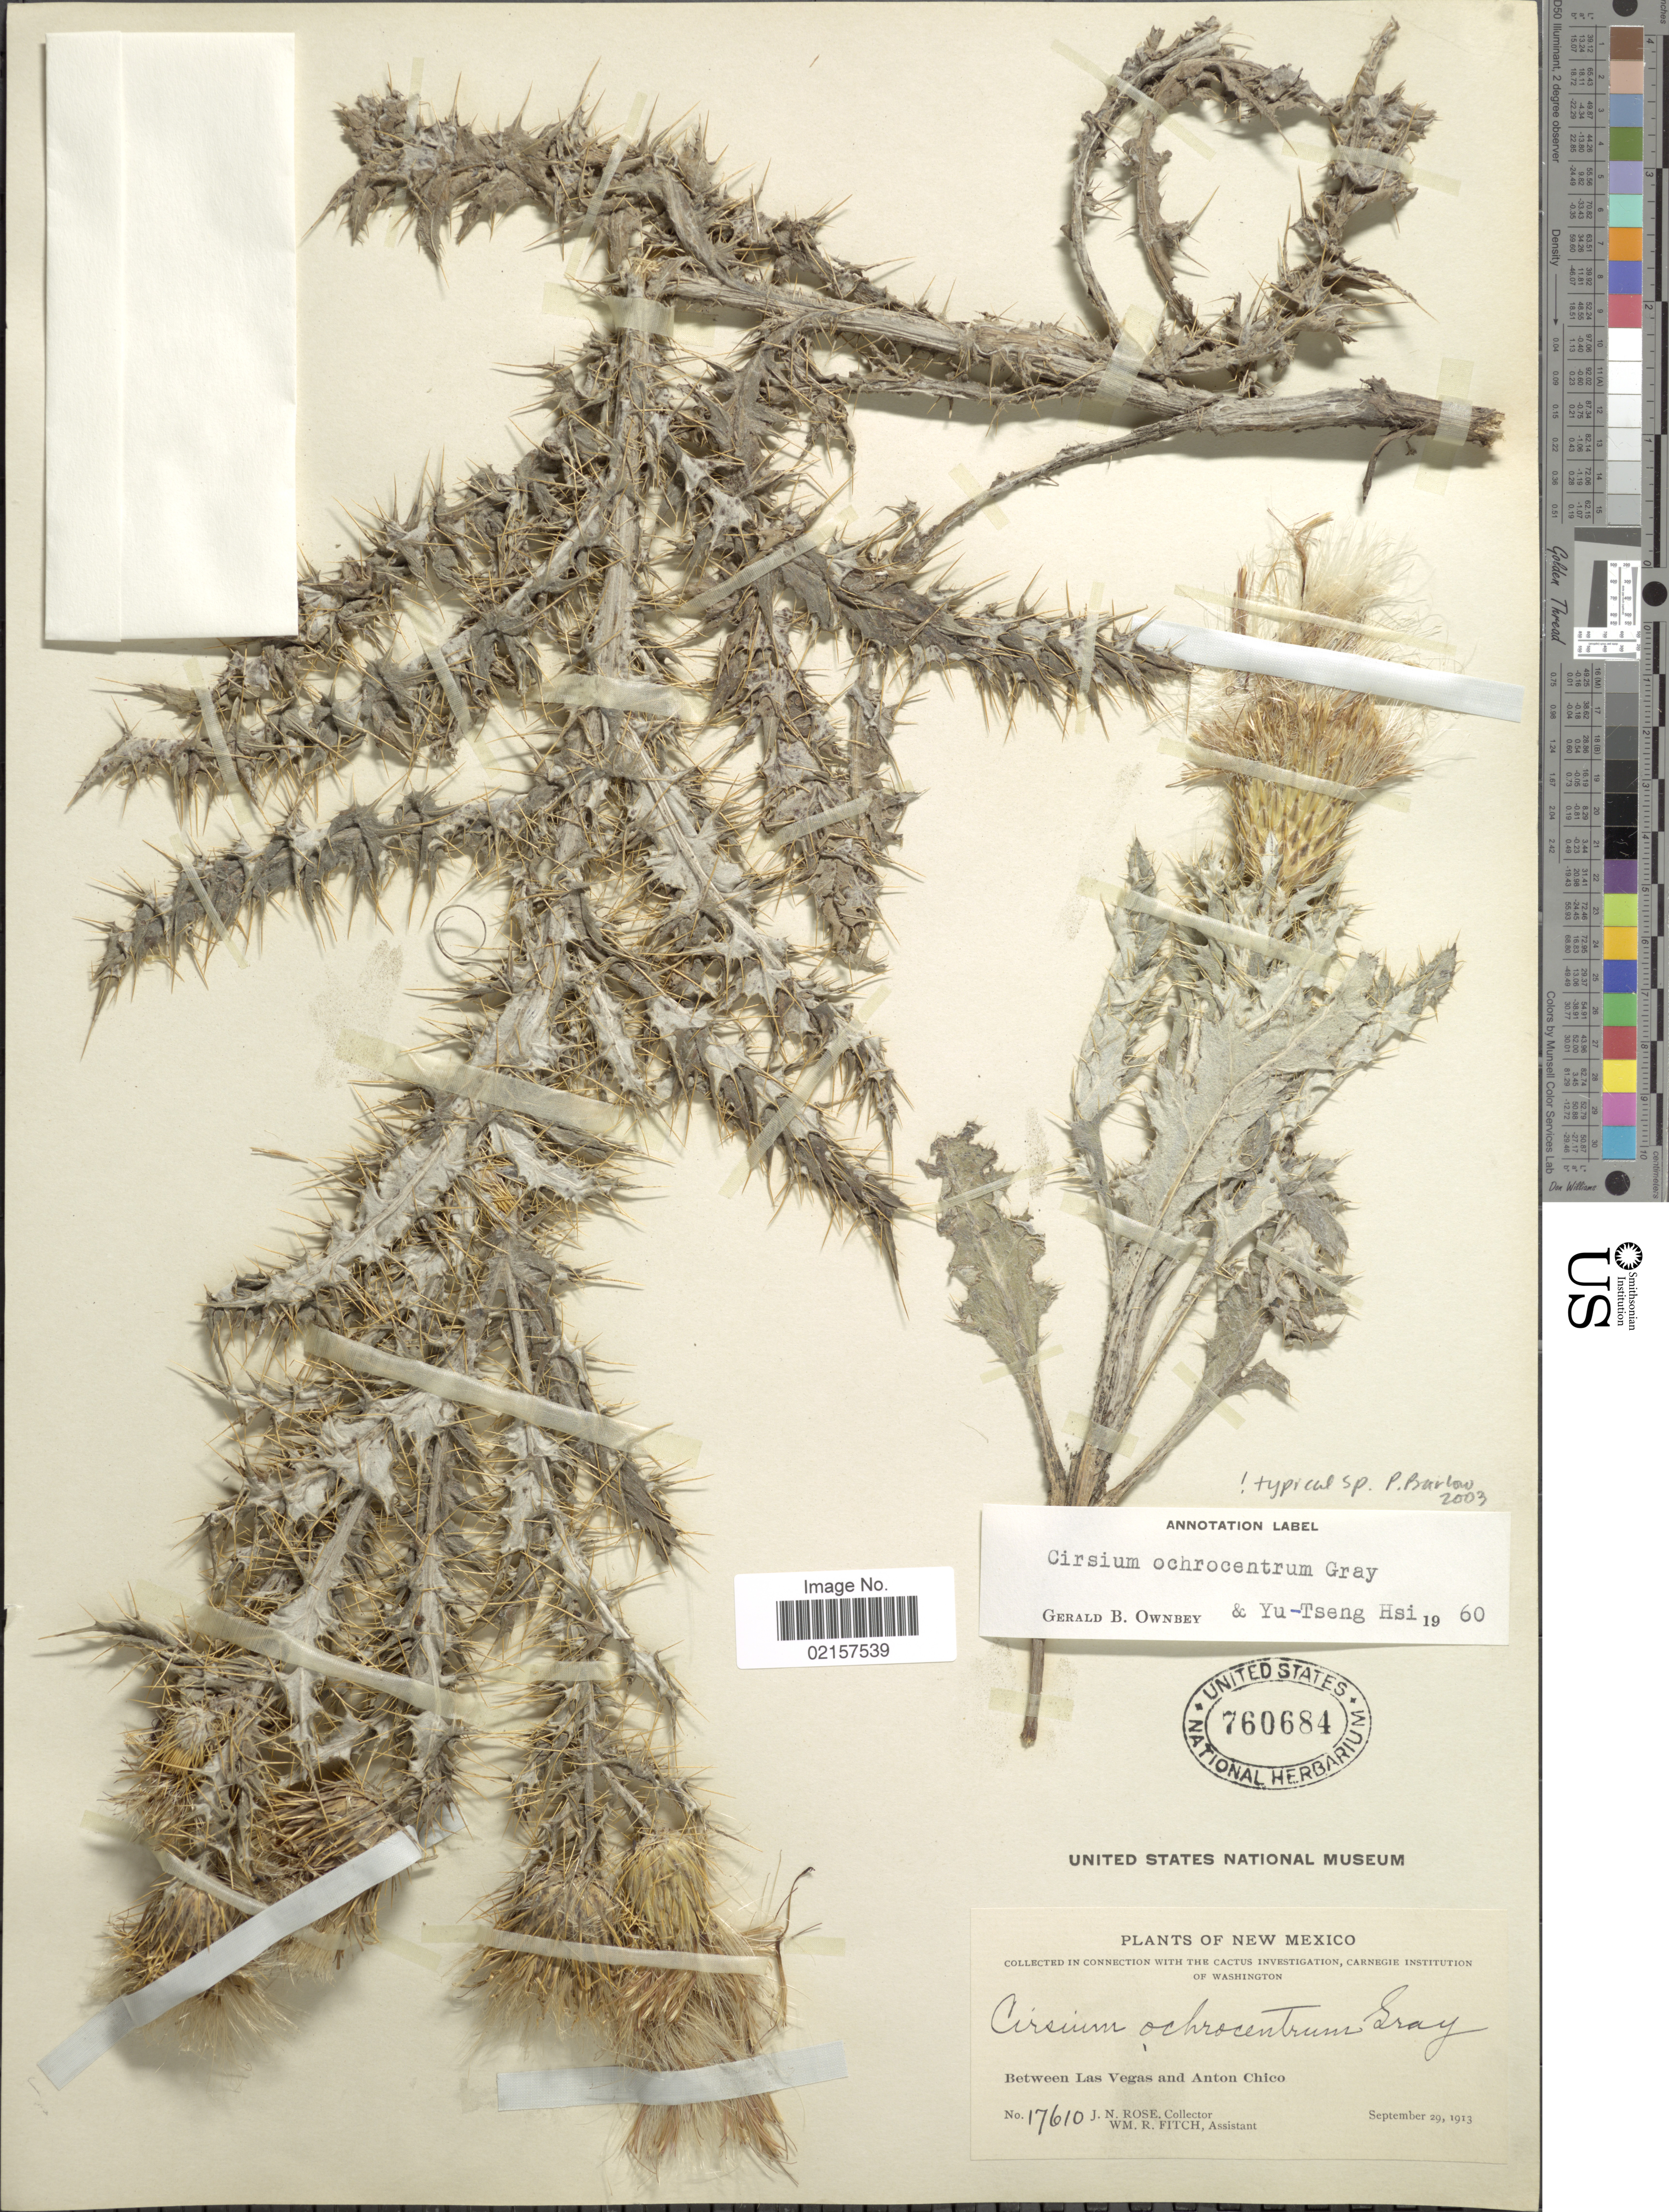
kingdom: Plantae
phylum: Tracheophyta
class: Magnoliopsida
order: Asterales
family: Asteraceae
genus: Cirsium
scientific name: Cirsium ochrocentrum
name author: A. Gray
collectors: J. N. Rose & W. R. Fitch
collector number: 17610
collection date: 1913-09-29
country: United States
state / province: New Mexico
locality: Between Las Vegas and Anton Chico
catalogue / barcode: US 760684